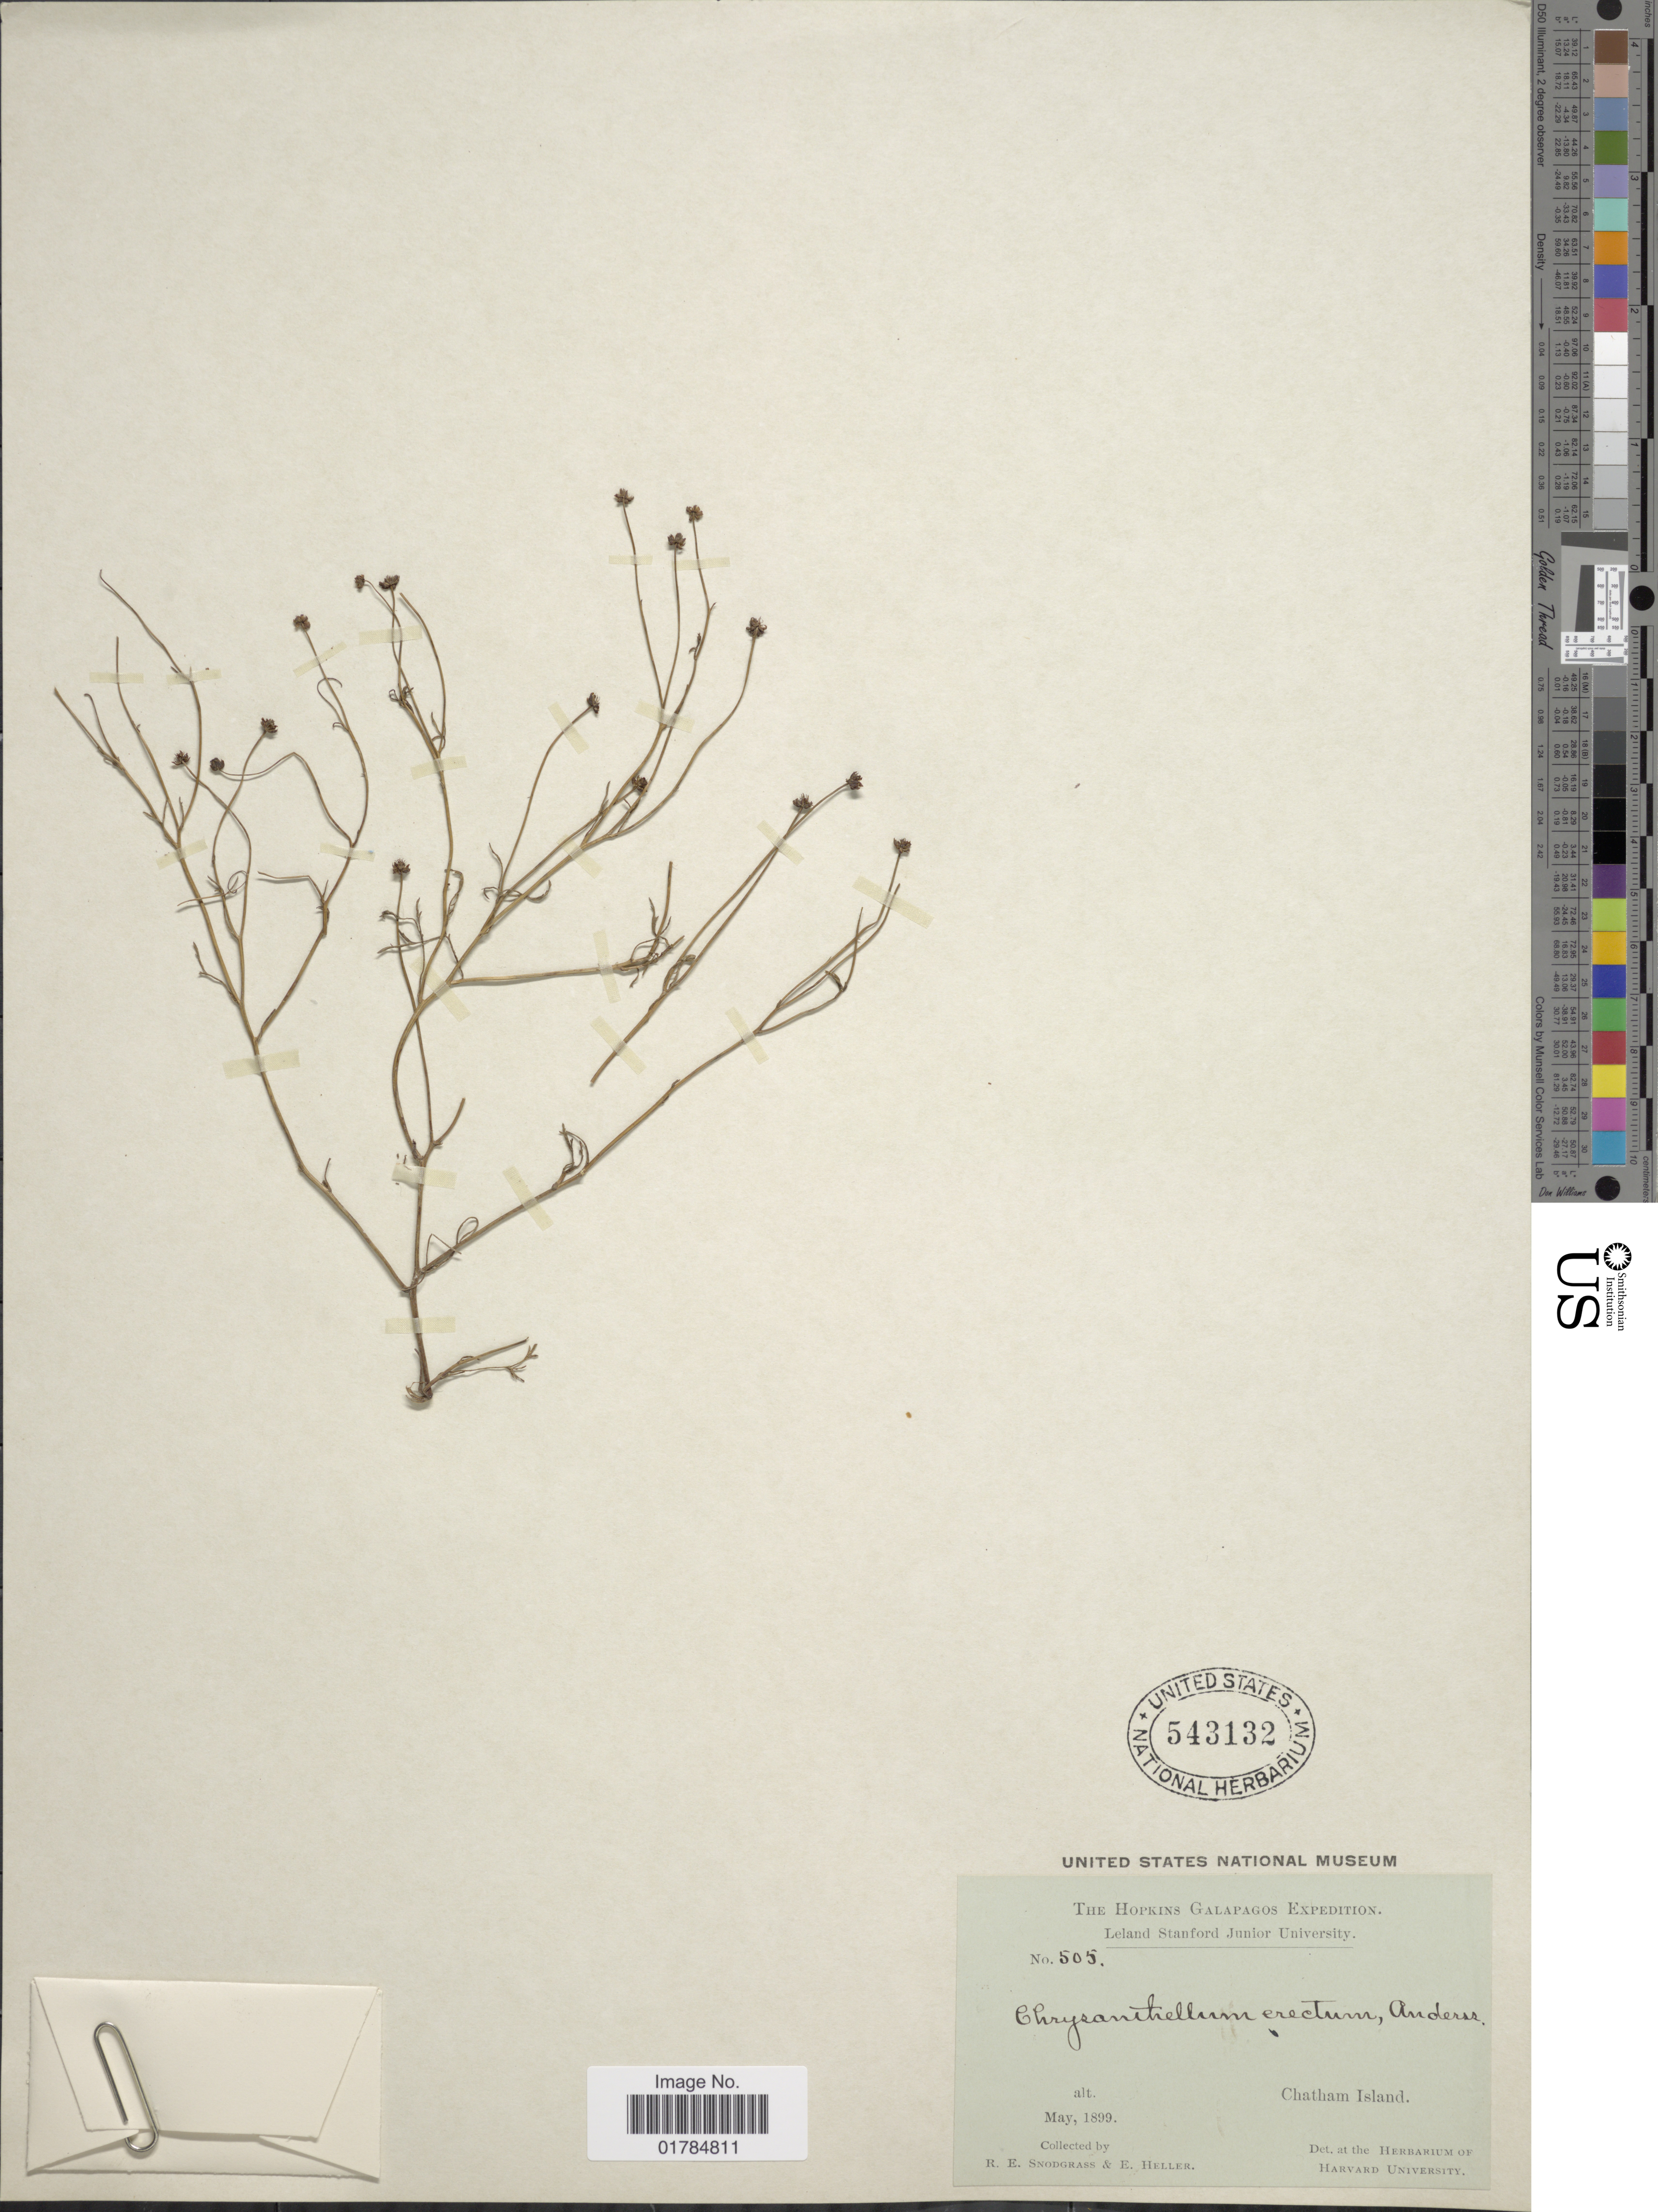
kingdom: Plantae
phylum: Tracheophyta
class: Magnoliopsida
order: Asterales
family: Asteraceae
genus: Chrysanthellum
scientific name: Chrysanthellum erectum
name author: Andersson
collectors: R. E. Snodgrass & E. Heller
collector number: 505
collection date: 1899-05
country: Ecuador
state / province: Colón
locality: Galapagos Island. Chatham Island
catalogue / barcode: US 543132